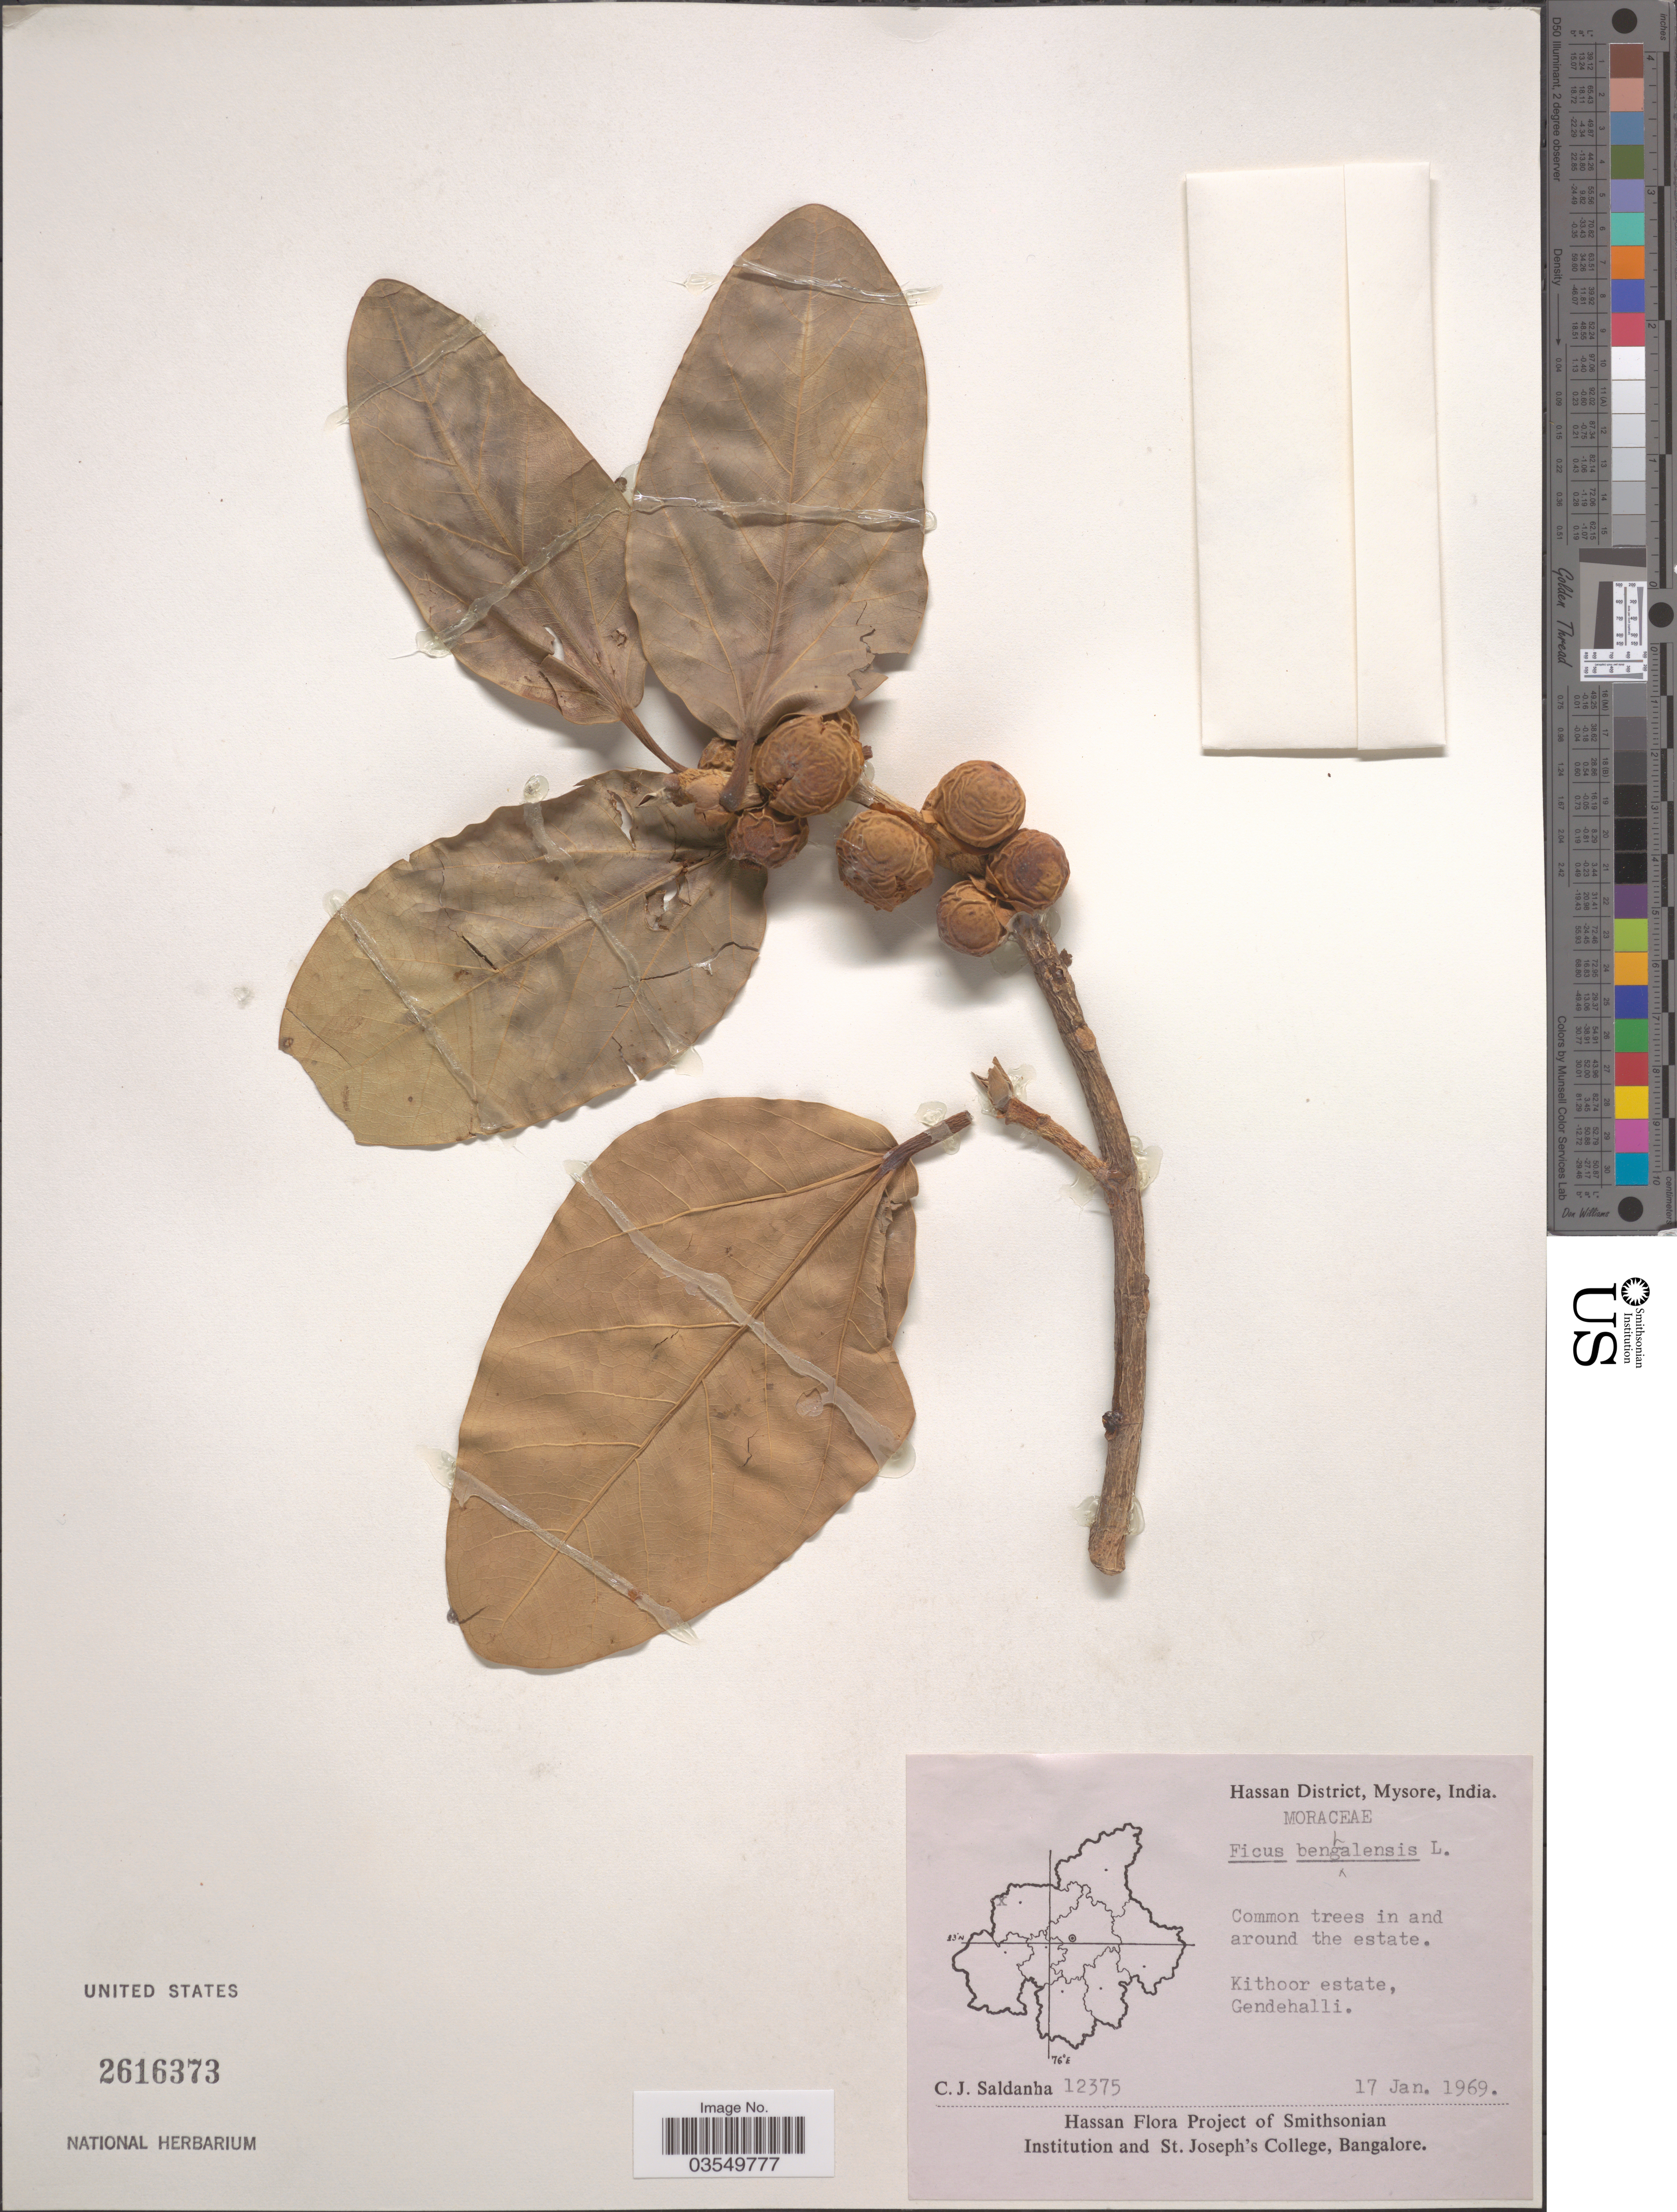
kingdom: Plantae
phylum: Tracheophyta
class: Magnoliopsida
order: Rosales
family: Moraceae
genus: Ficus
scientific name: Ficus benghalensis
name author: L.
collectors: C. J. Saldanha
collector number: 12375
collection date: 1969-01-17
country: India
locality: Hassan District, Mysore. Kithoor estate, Gendehalli.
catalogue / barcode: US 2616373